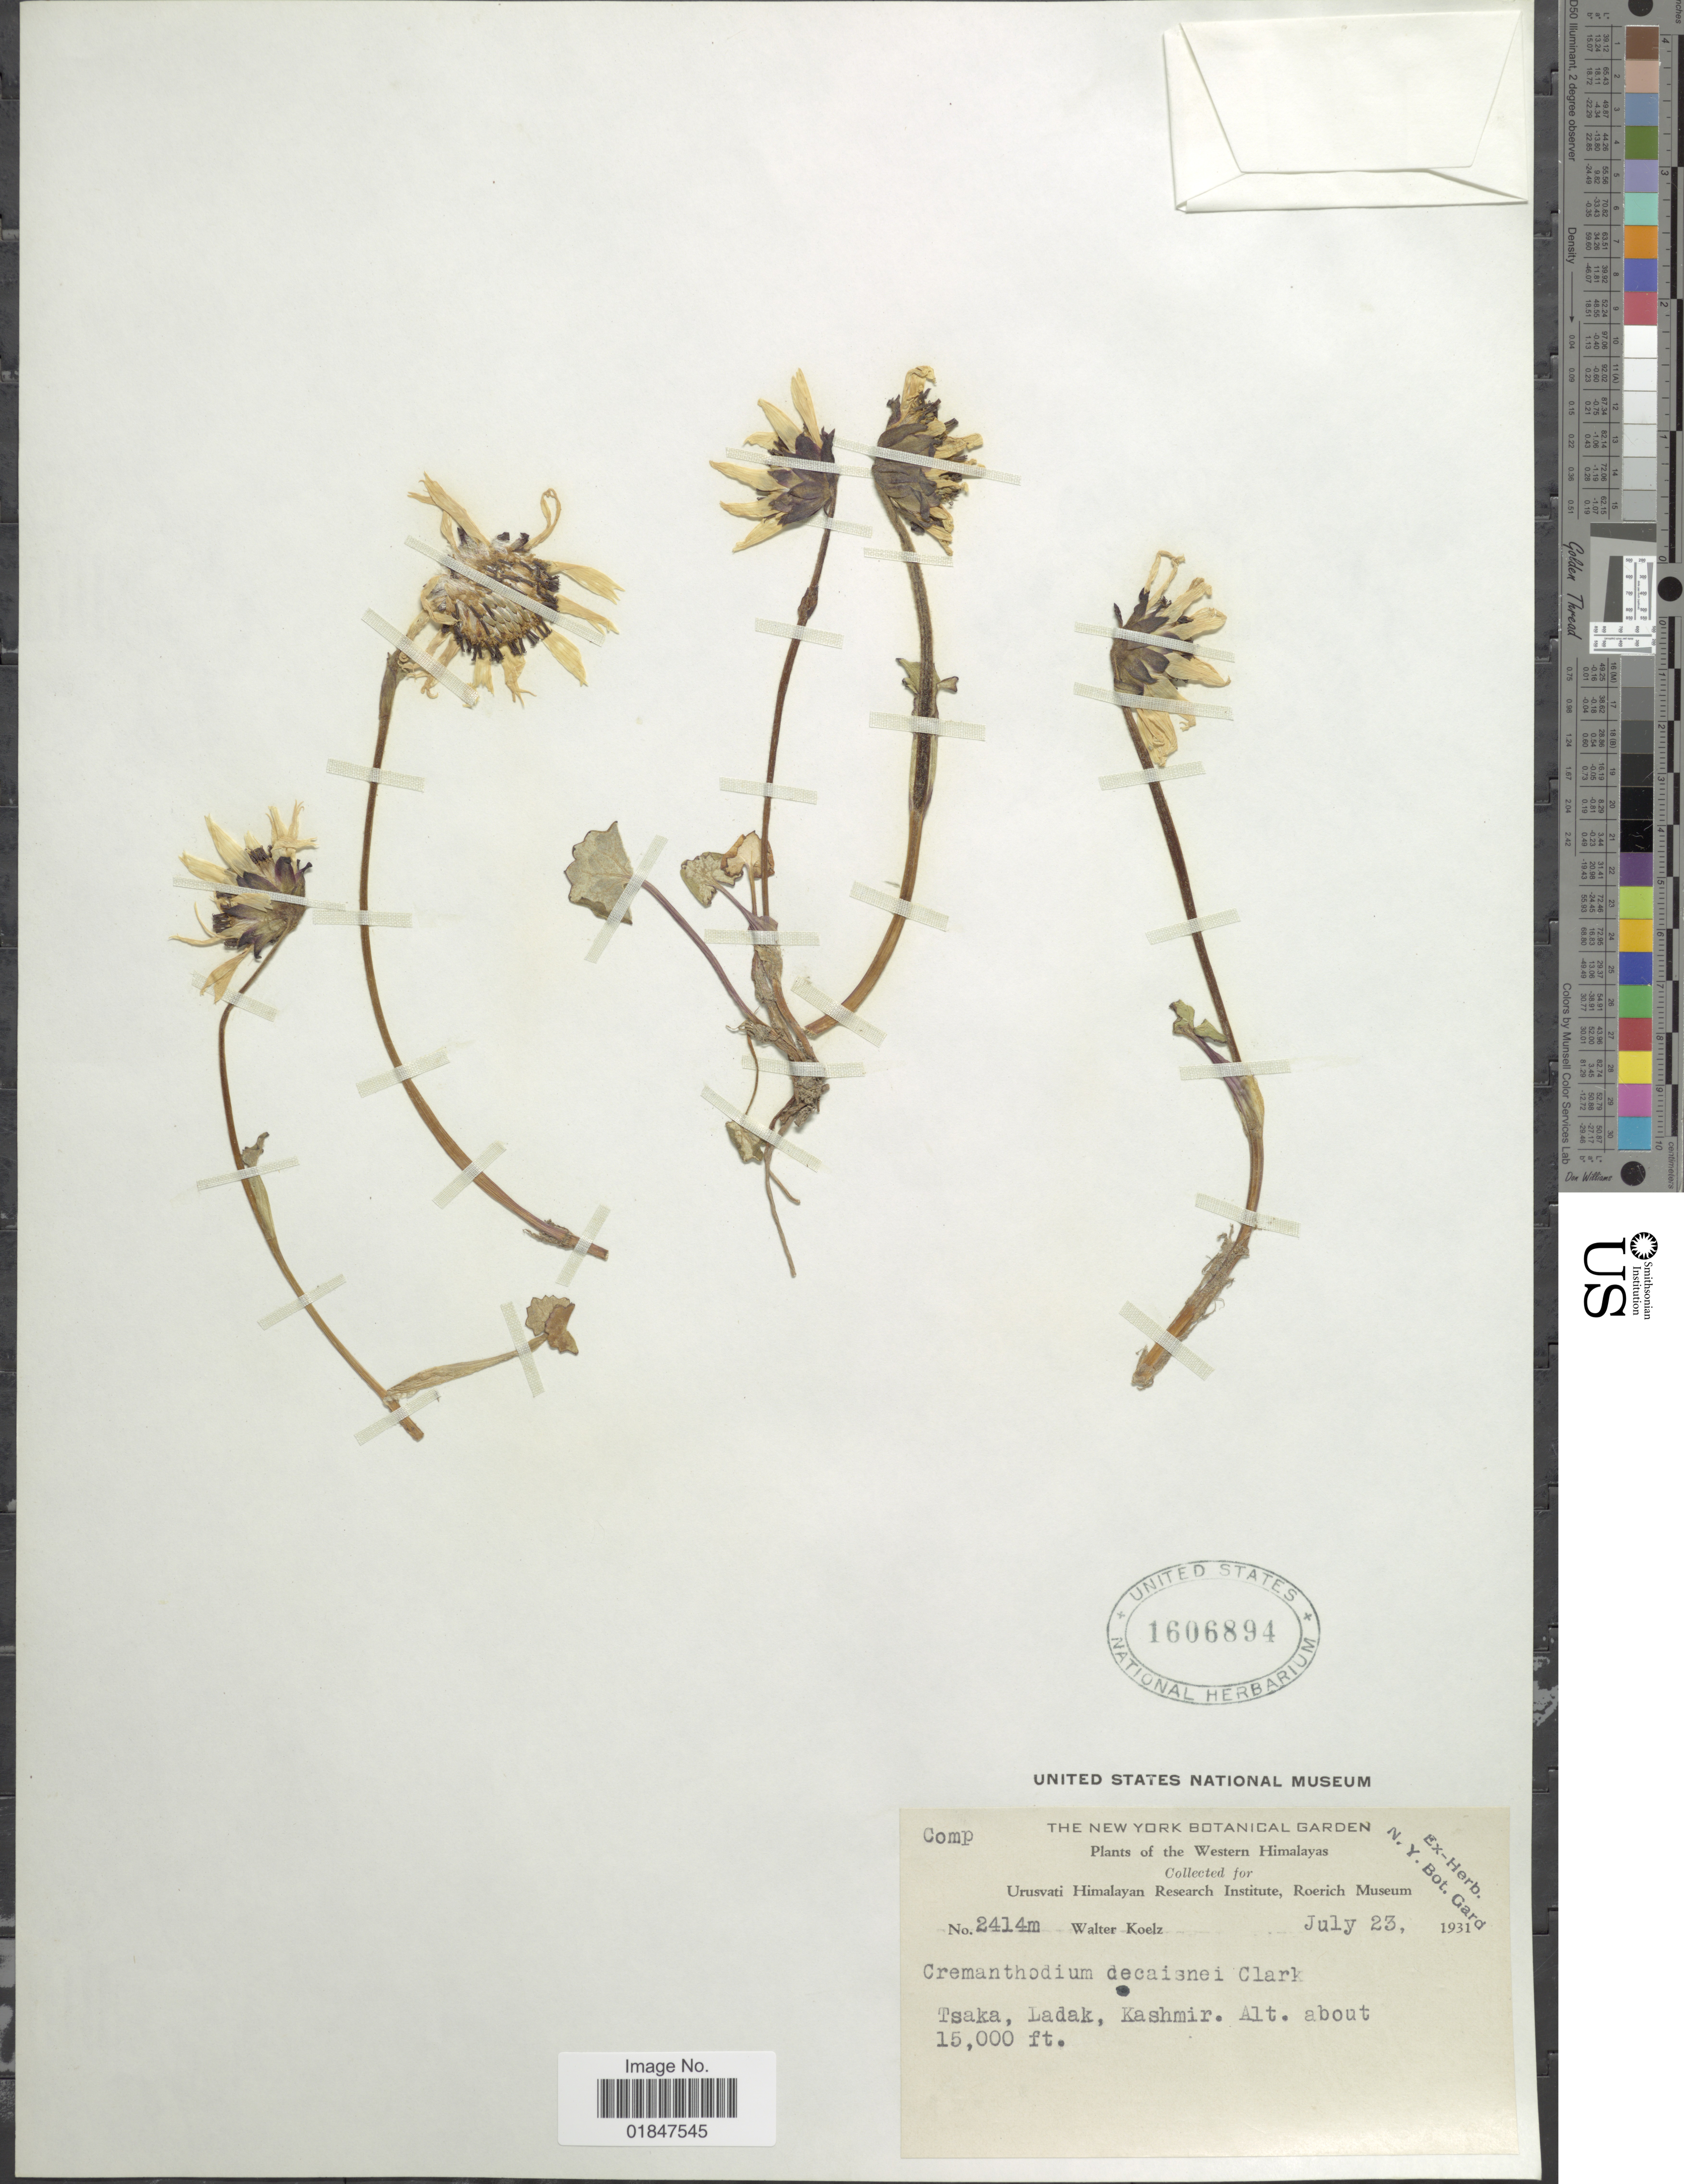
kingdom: Plantae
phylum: Tracheophyta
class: Magnoliopsida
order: Asterales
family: Asteraceae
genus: Cremanthodium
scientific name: Cremanthodium decaisnei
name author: C.B. Clarke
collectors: W. N. Koelz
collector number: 2414m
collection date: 1931-07-23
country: India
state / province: Ladakh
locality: Western Himalayas, Tsaka, Ladak, Kashmir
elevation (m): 4572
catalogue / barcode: US 1606894